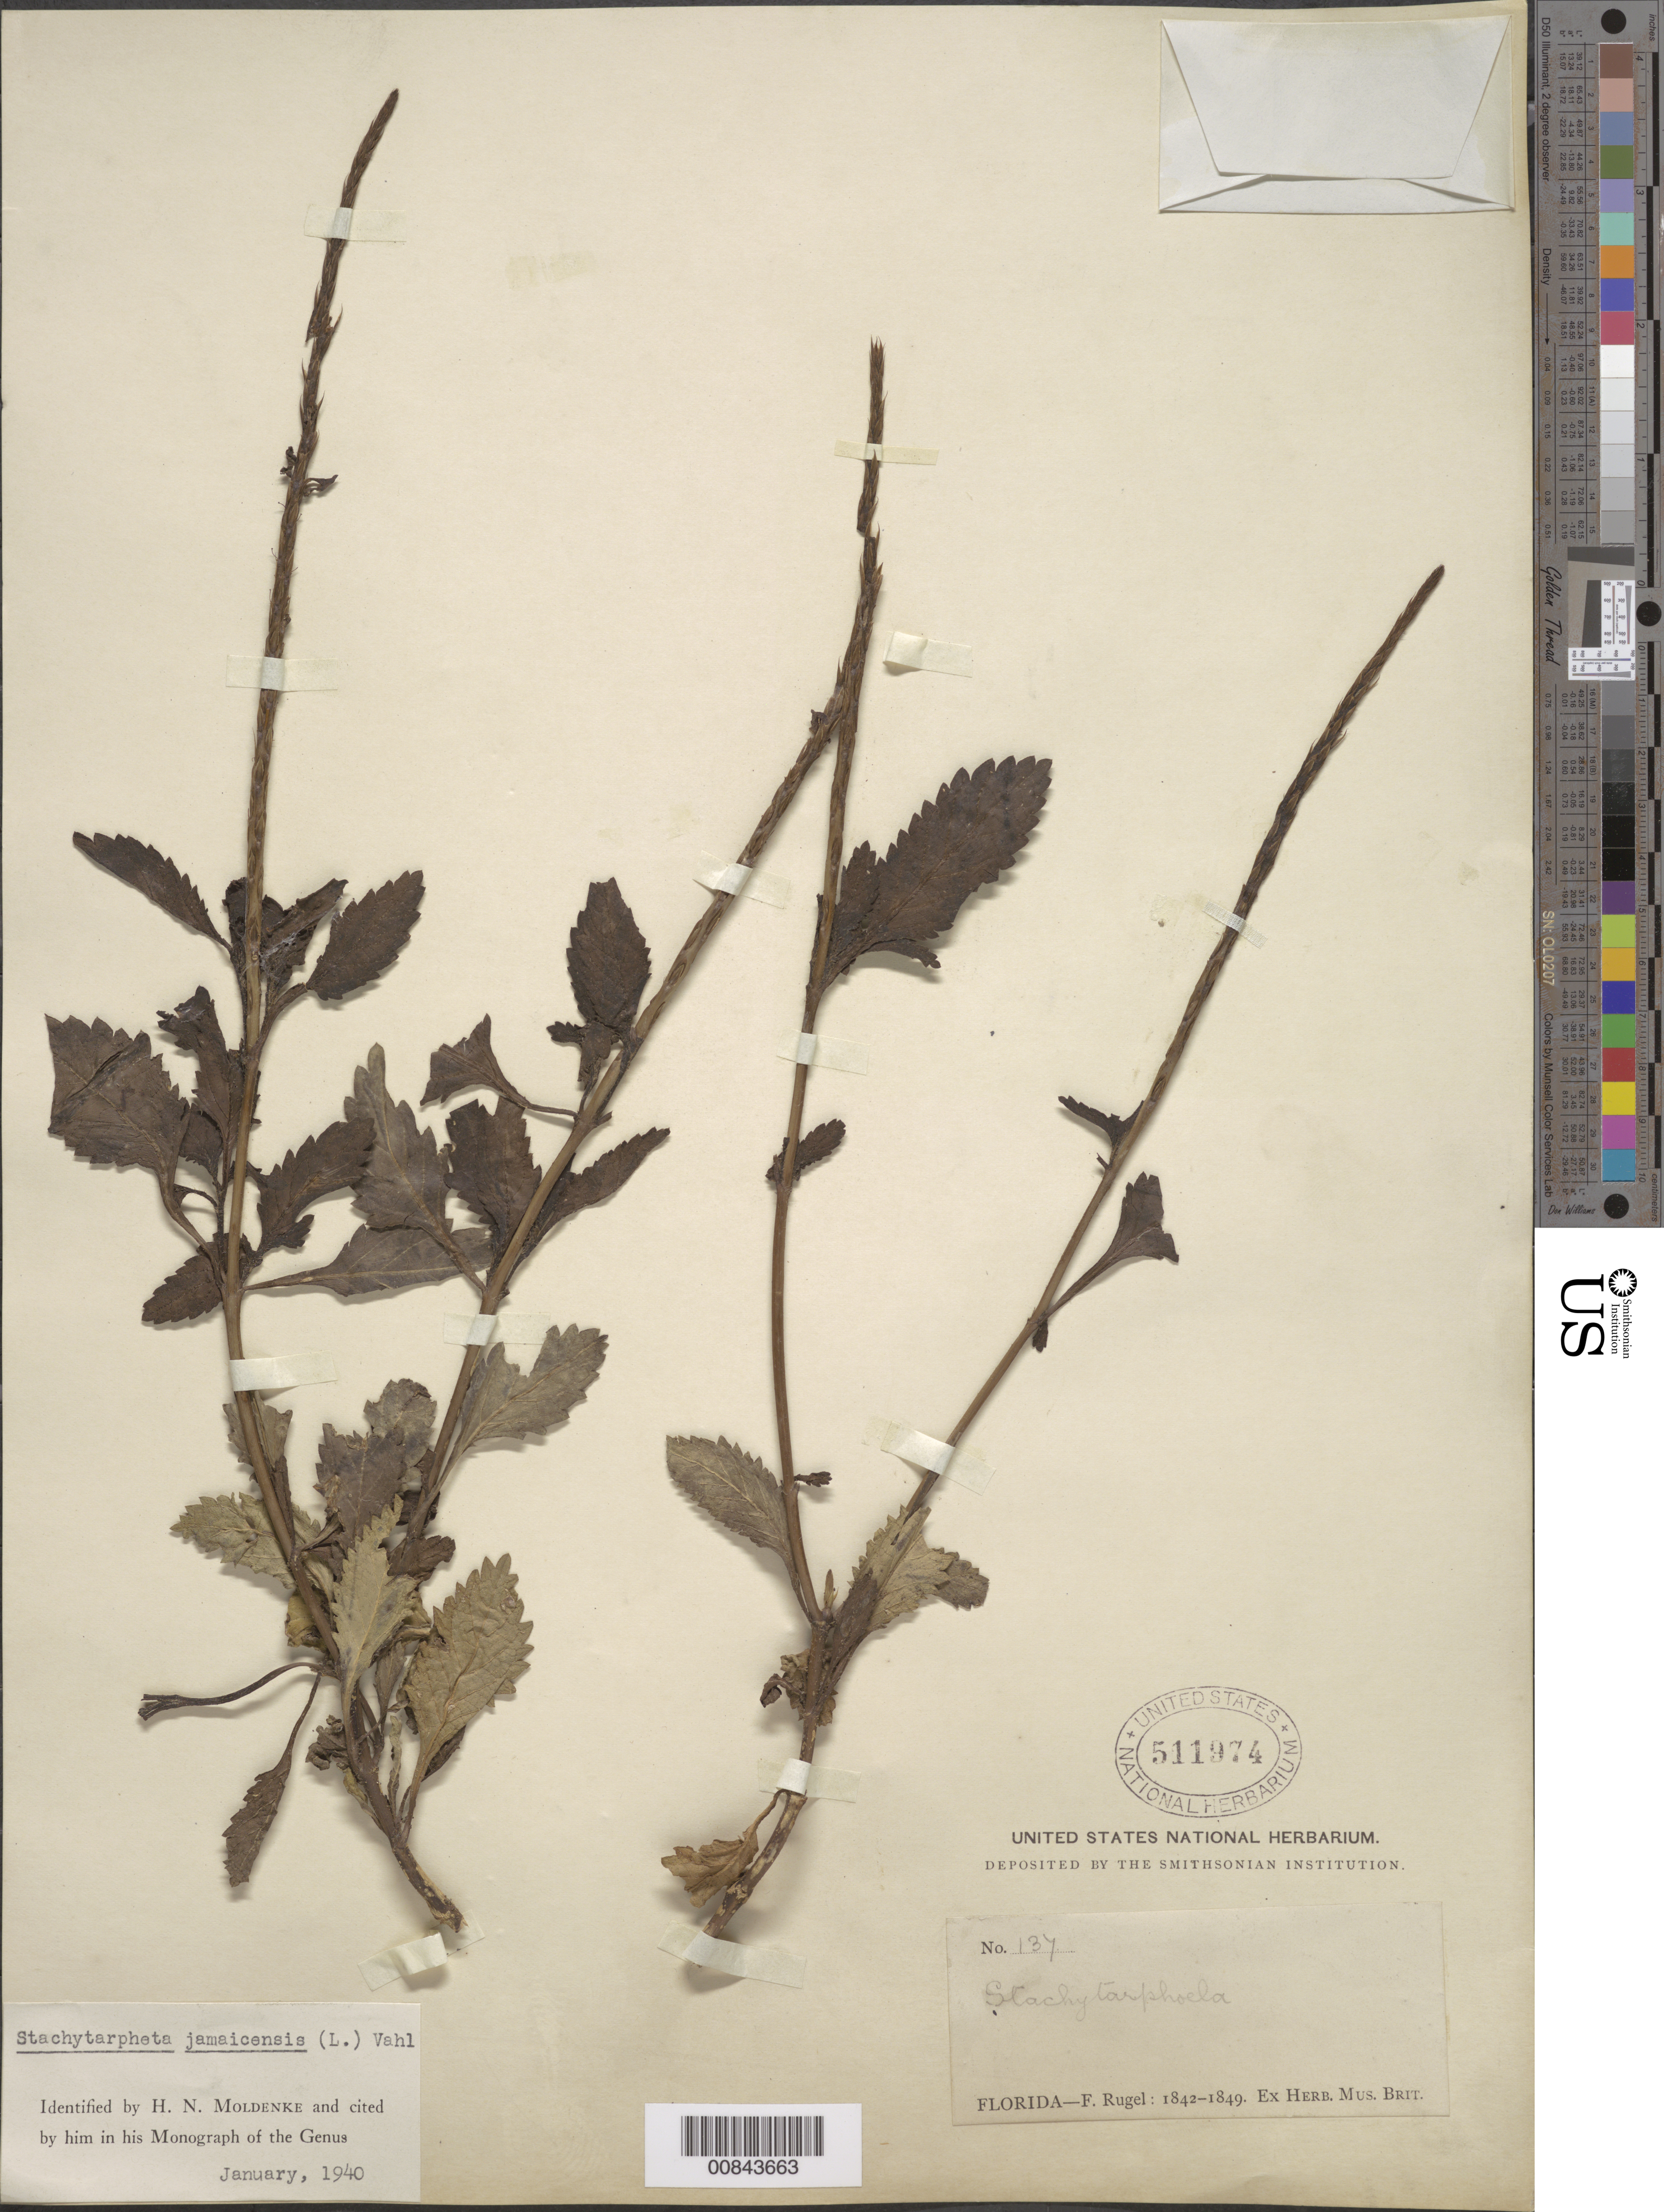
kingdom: Plantae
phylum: Tracheophyta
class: Magnoliopsida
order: Lamiales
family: Verbenaceae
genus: Stachytarpheta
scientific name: Stachytarpheta jamaicensis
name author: (L.) Vahl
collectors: F. Rugel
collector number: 137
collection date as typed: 1842 to -- --- 1849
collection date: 1842/1849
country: United States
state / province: Florida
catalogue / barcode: US 511974